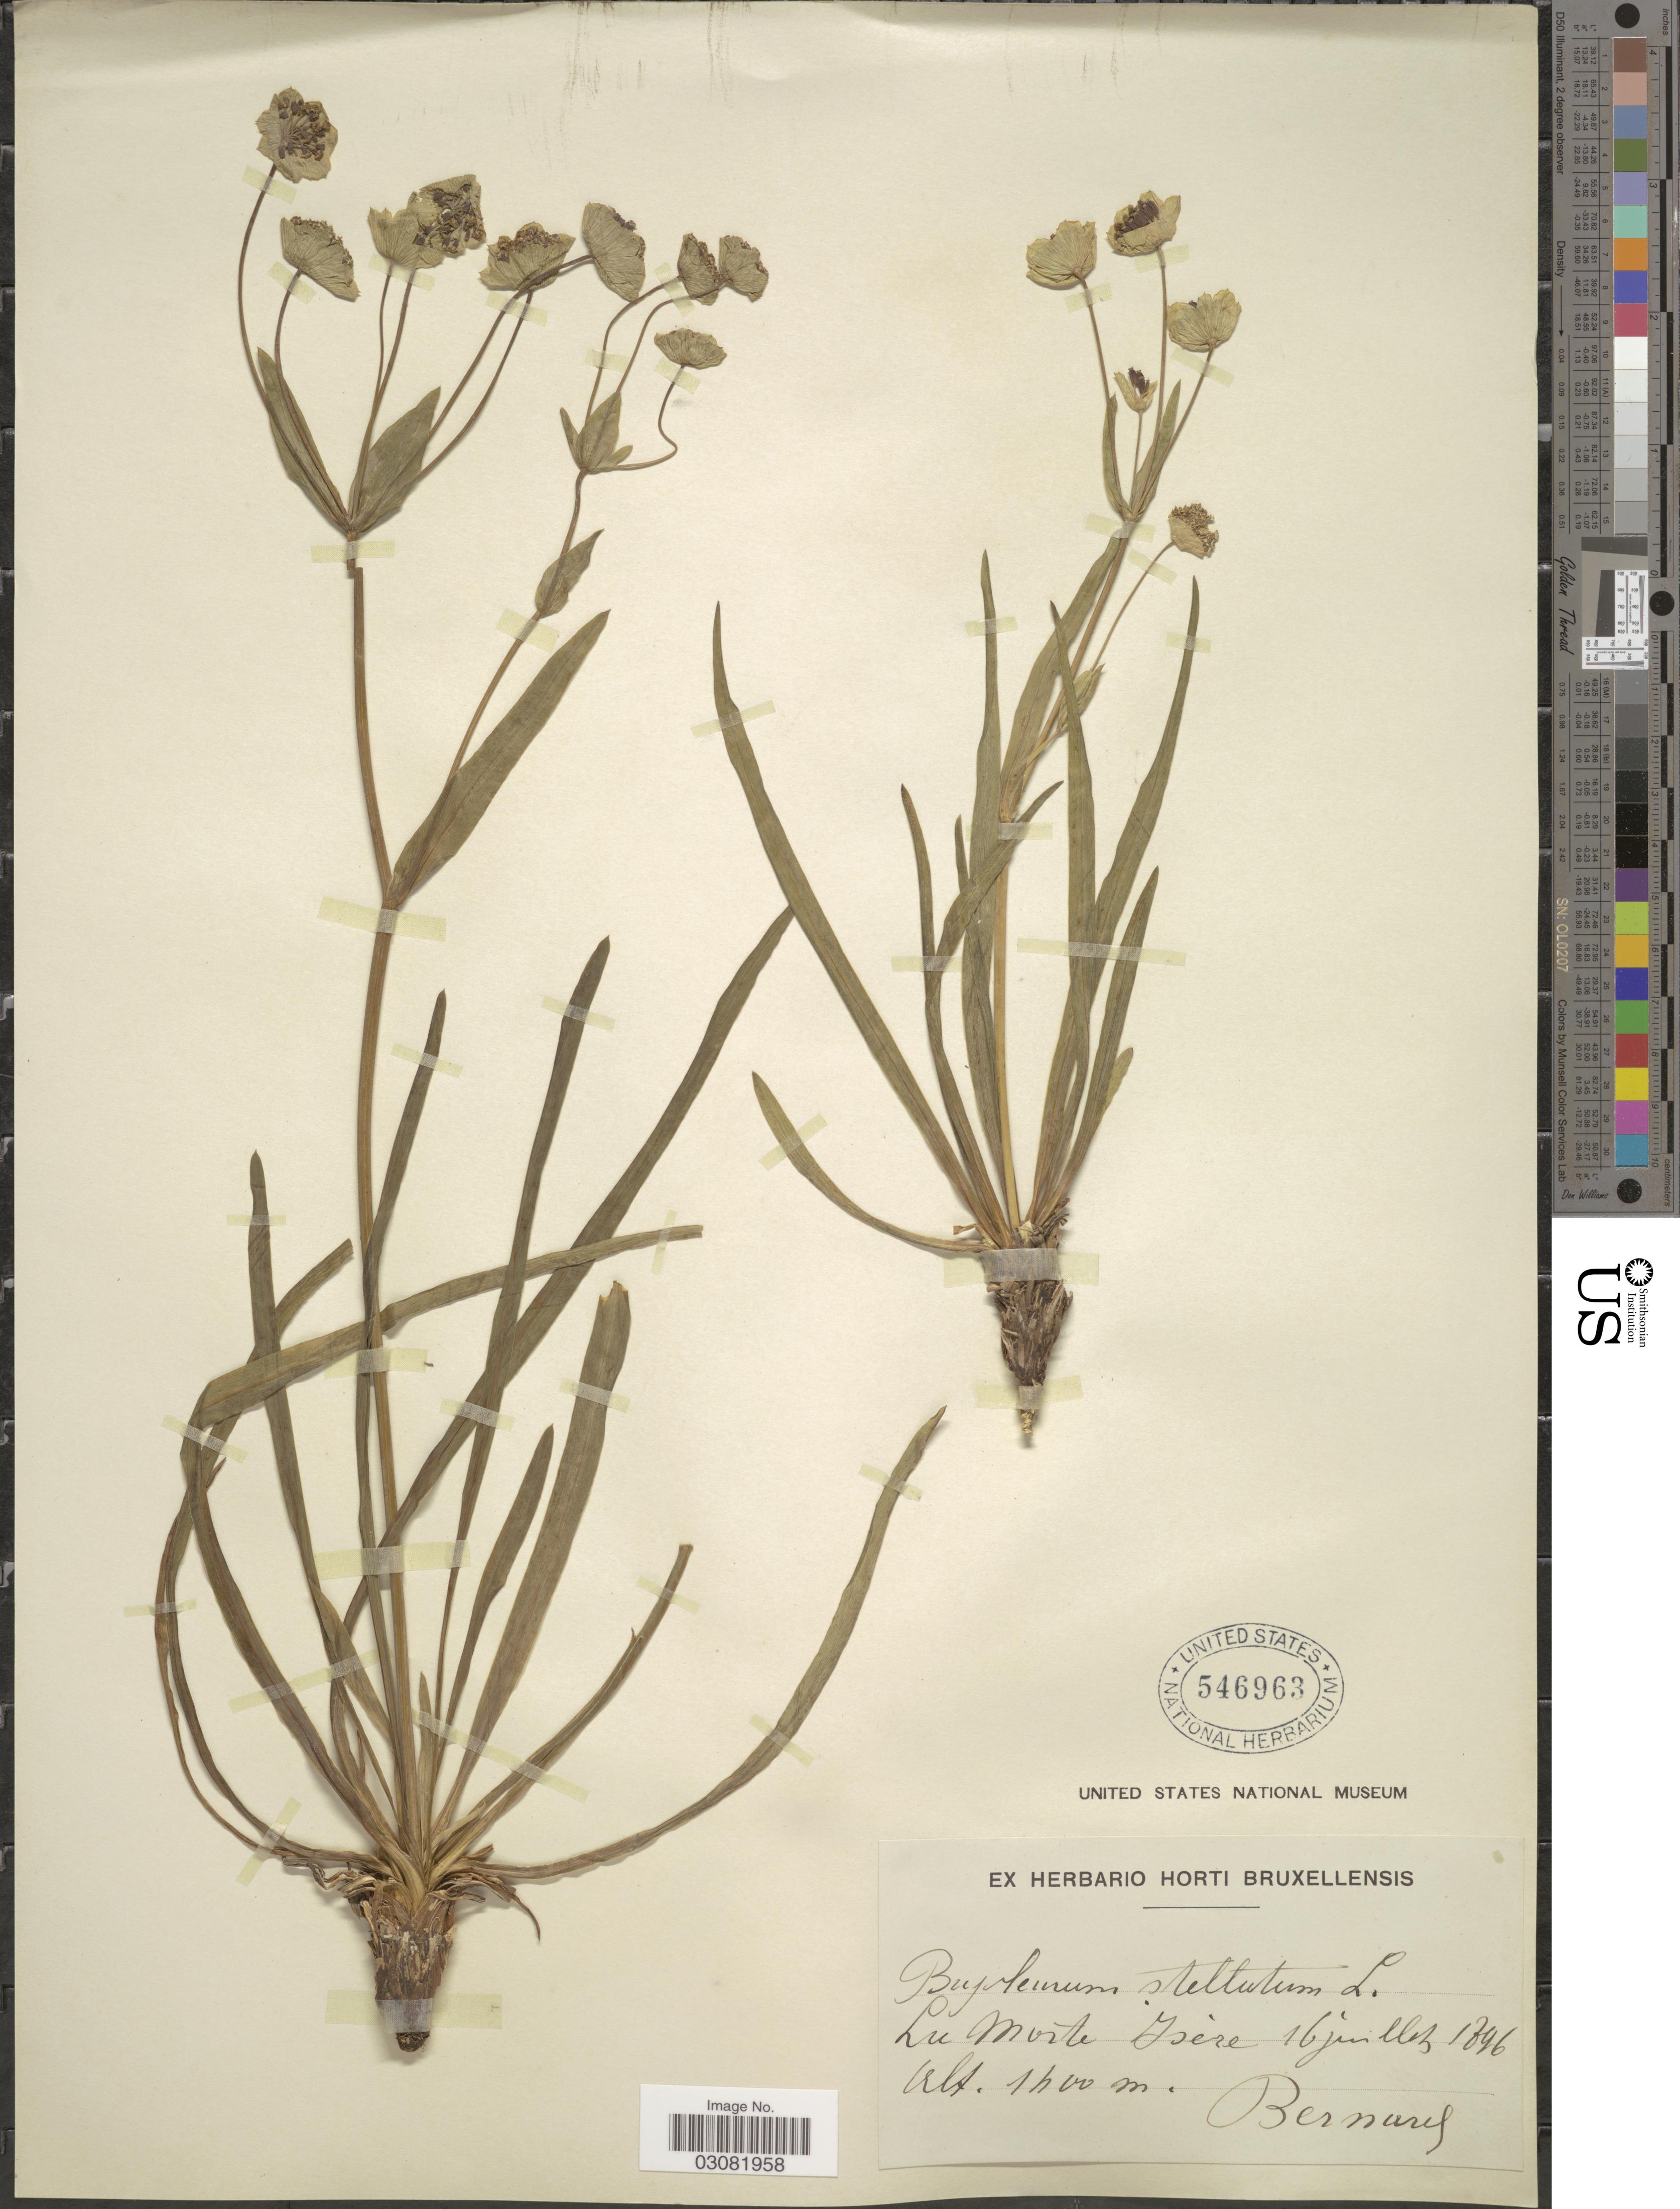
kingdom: Plantae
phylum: Tracheophyta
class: Magnoliopsida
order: Apiales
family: Apiaceae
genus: Bupleurum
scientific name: Bupleurum stellatum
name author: L.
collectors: -. Bernard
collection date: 1896-07-16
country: France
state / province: Auvergne-Rhône-Alpes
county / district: Isère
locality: La Morte Isère.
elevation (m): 1400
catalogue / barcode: US 546963